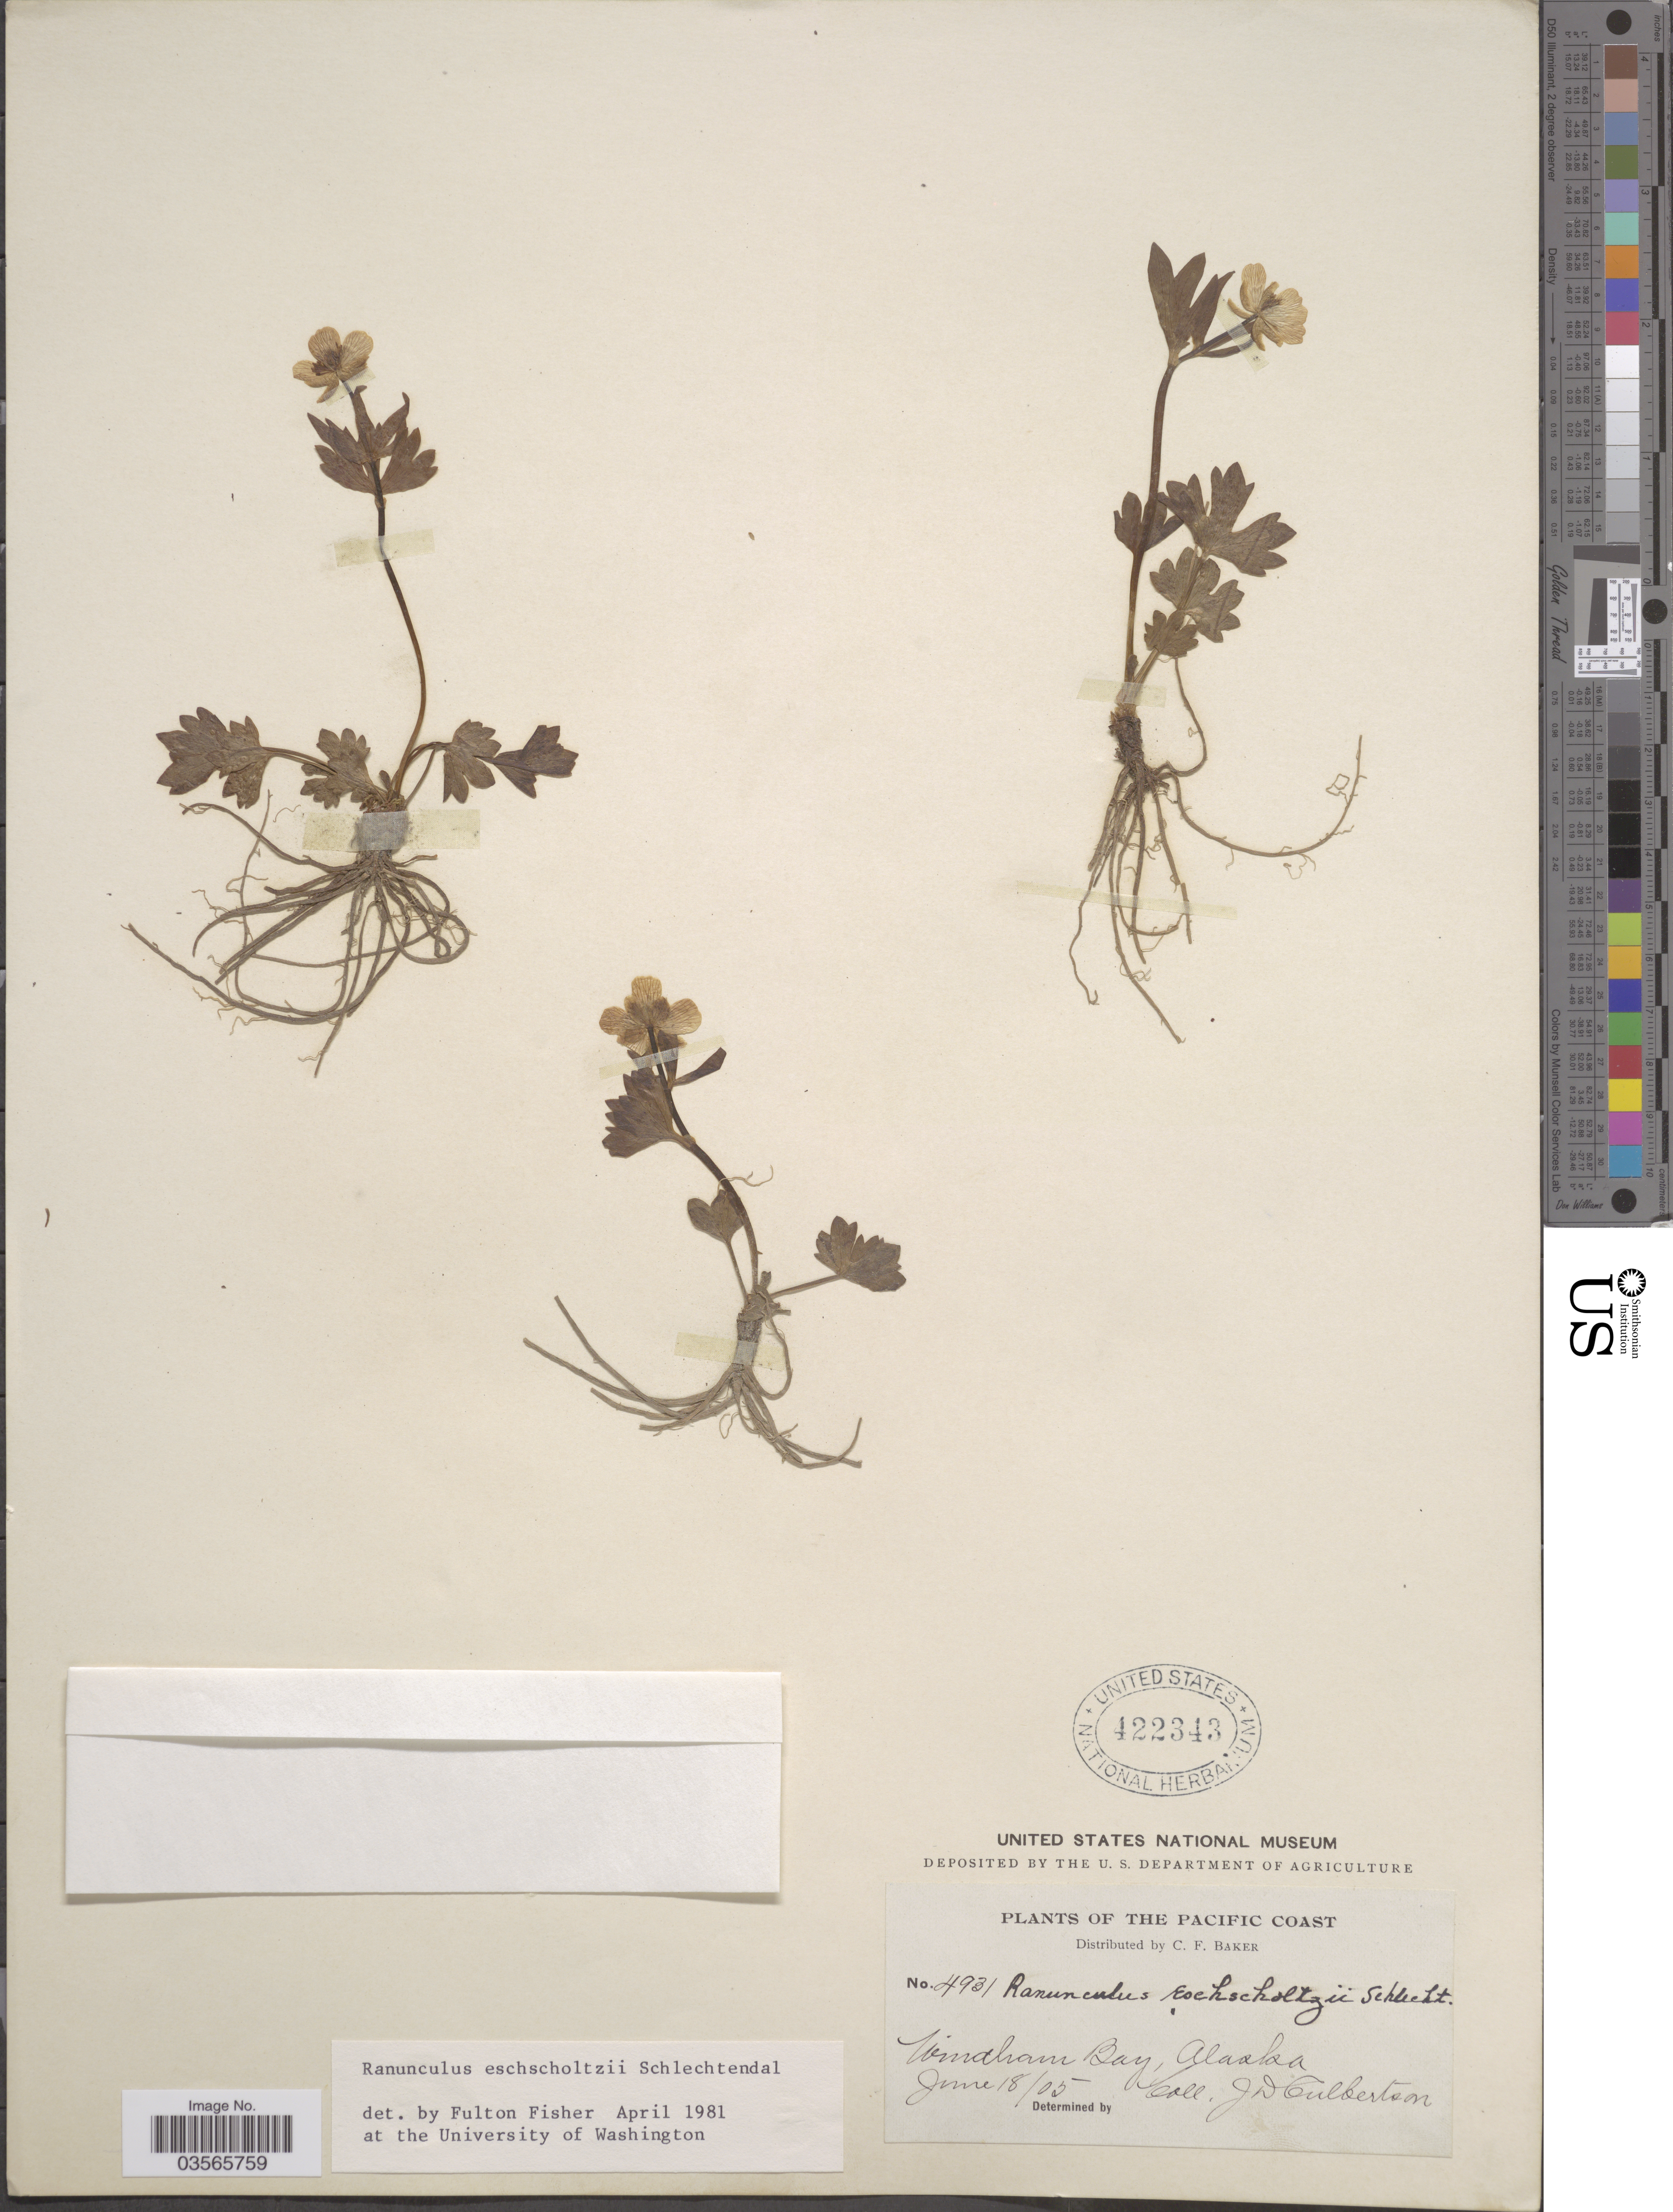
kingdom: Plantae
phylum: Tracheophyta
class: Magnoliopsida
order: Ranunculales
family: Ranunculaceae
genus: Ranunculus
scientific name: Ranunculus eschscholtzii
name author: Schltdl.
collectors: J. Culbertson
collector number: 4931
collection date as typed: Transcribed d/m/y: 18/6/5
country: United States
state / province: Alaska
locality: The Pacific Coast. Windham Bay.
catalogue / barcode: US 422343